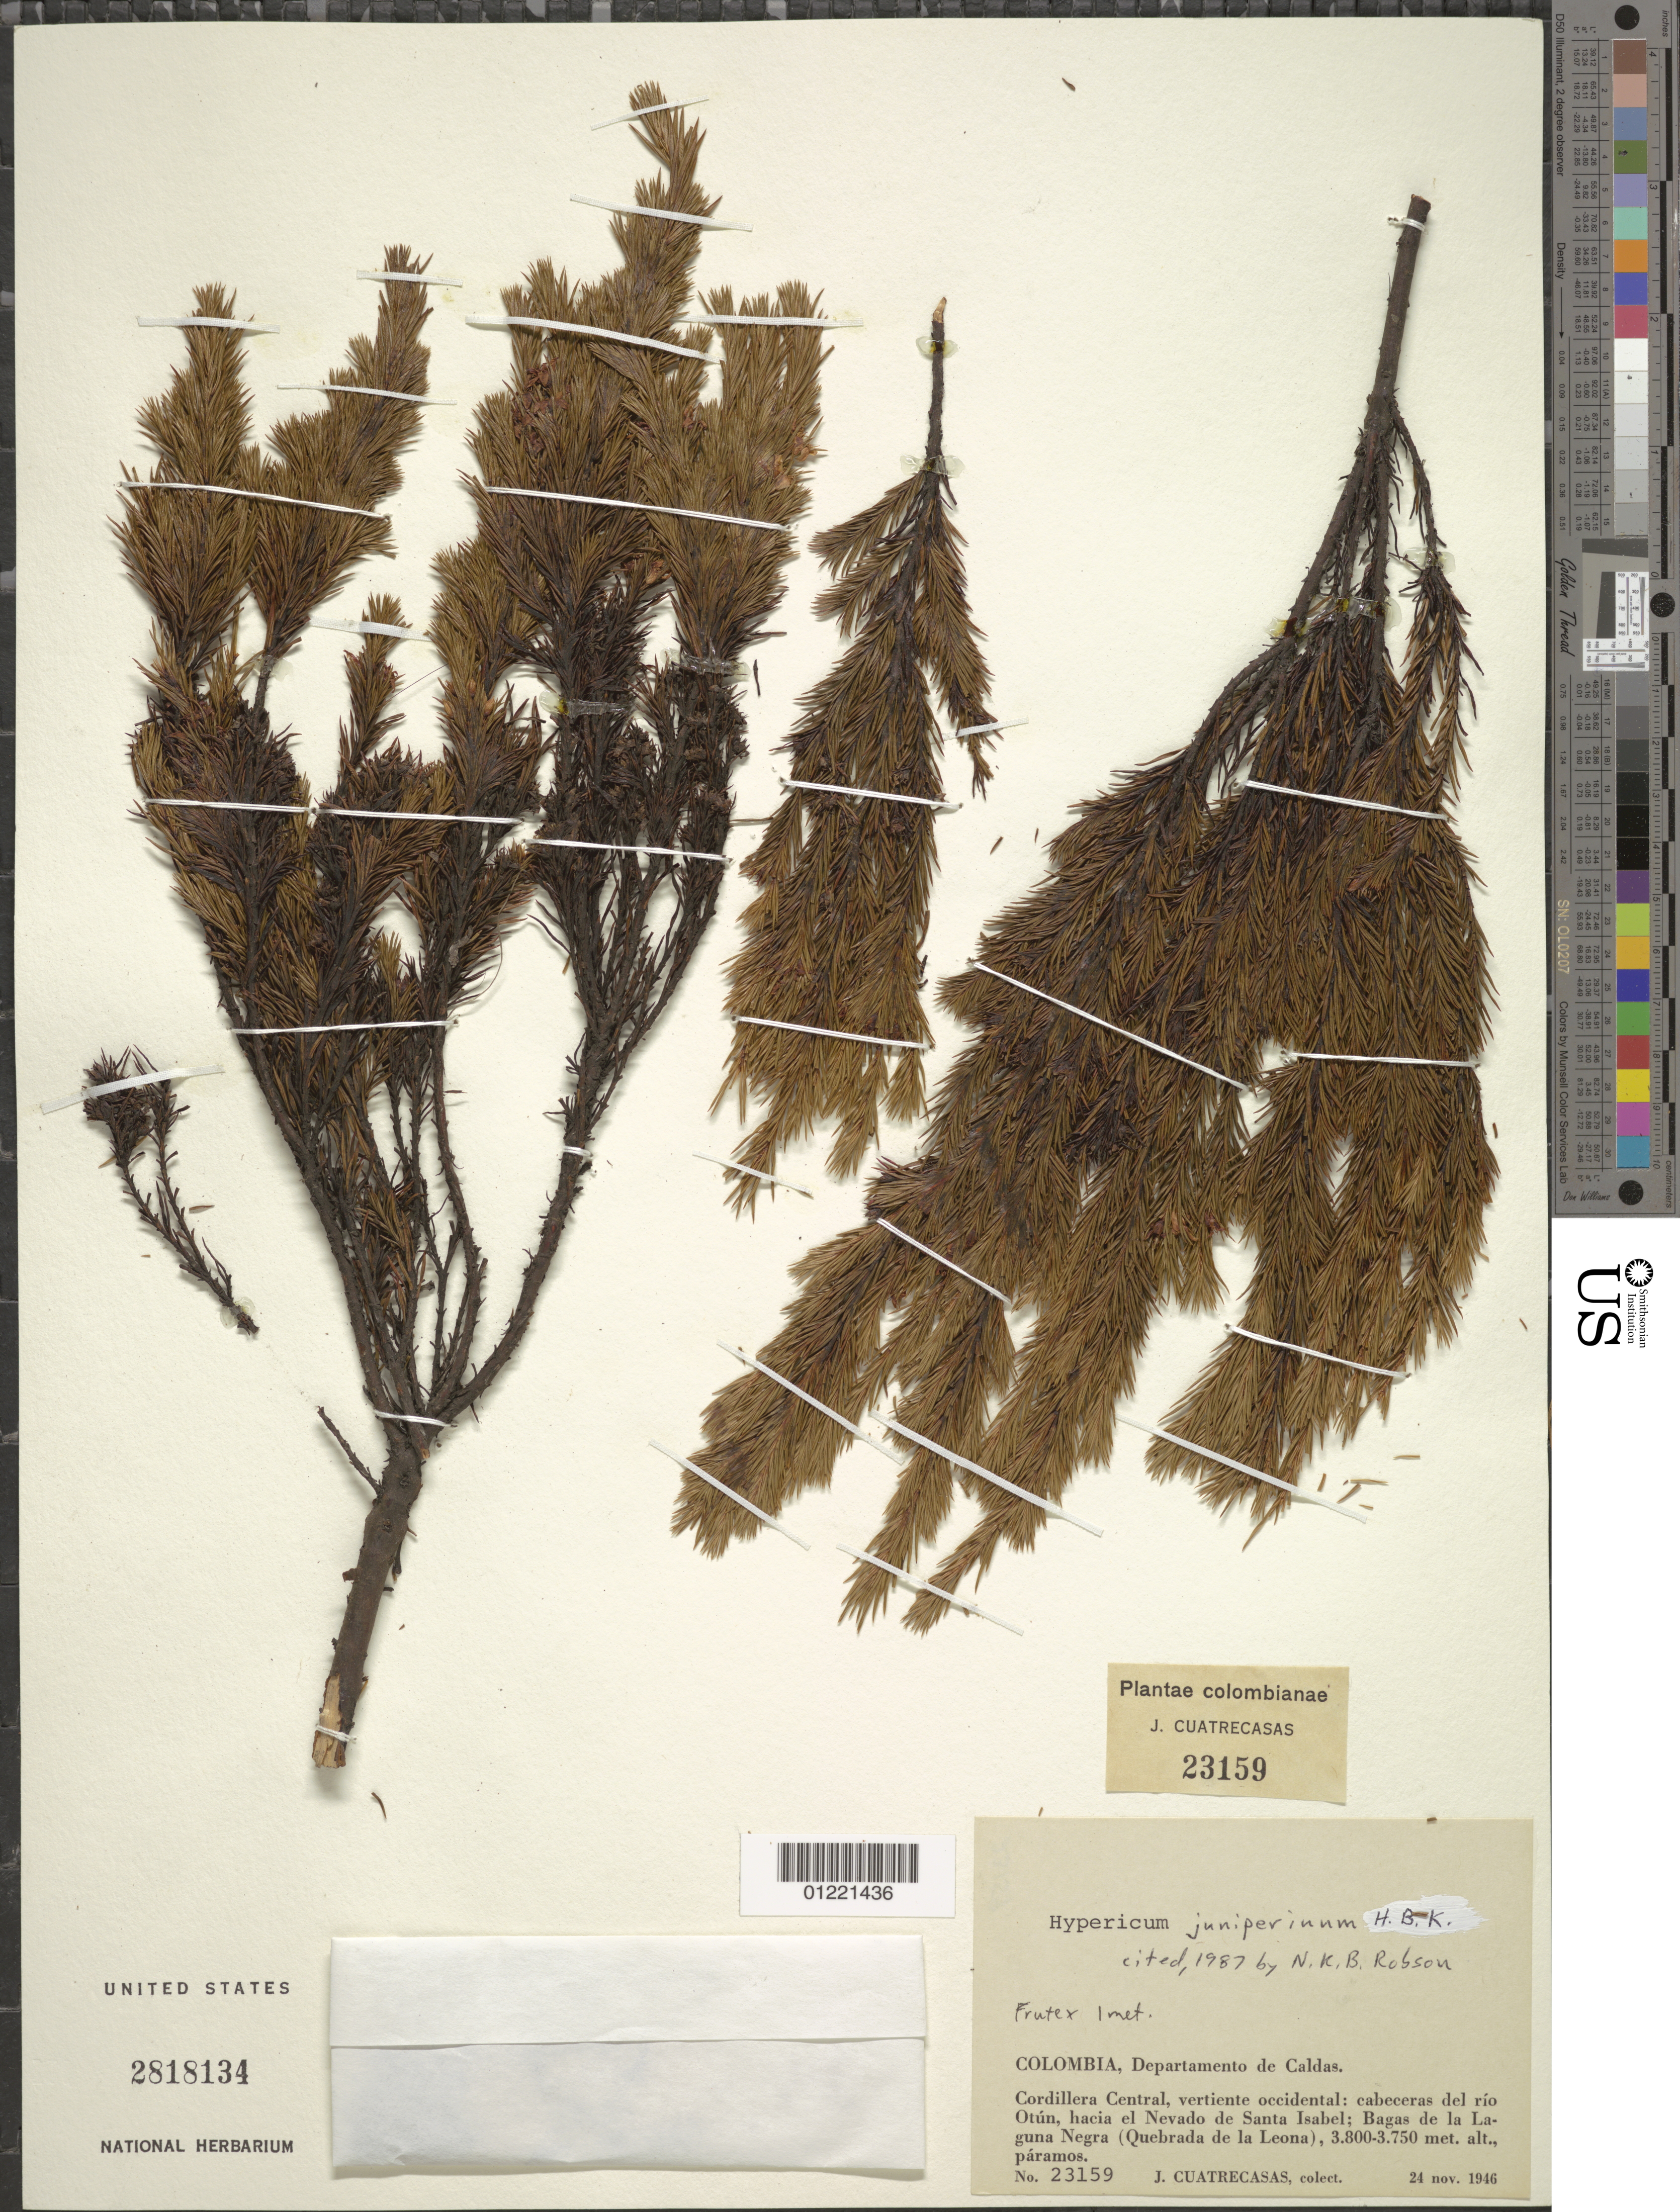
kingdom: Plantae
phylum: Tracheophyta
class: Magnoliopsida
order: Malpighiales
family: Hypericaceae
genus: Hypericum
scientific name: Hypericum juniperinum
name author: Kunth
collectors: J. Cuatrecasas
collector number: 23159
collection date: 1946-11-24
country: Colombia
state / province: Caldas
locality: Cordillera Central, vertiente occidental: cabeceras del rio Otun, hacia el Nevado de Santa Isabel; Bagas de la Laguna Negra (Quebrada de la Leona)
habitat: paramos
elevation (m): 3750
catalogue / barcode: US 2818134